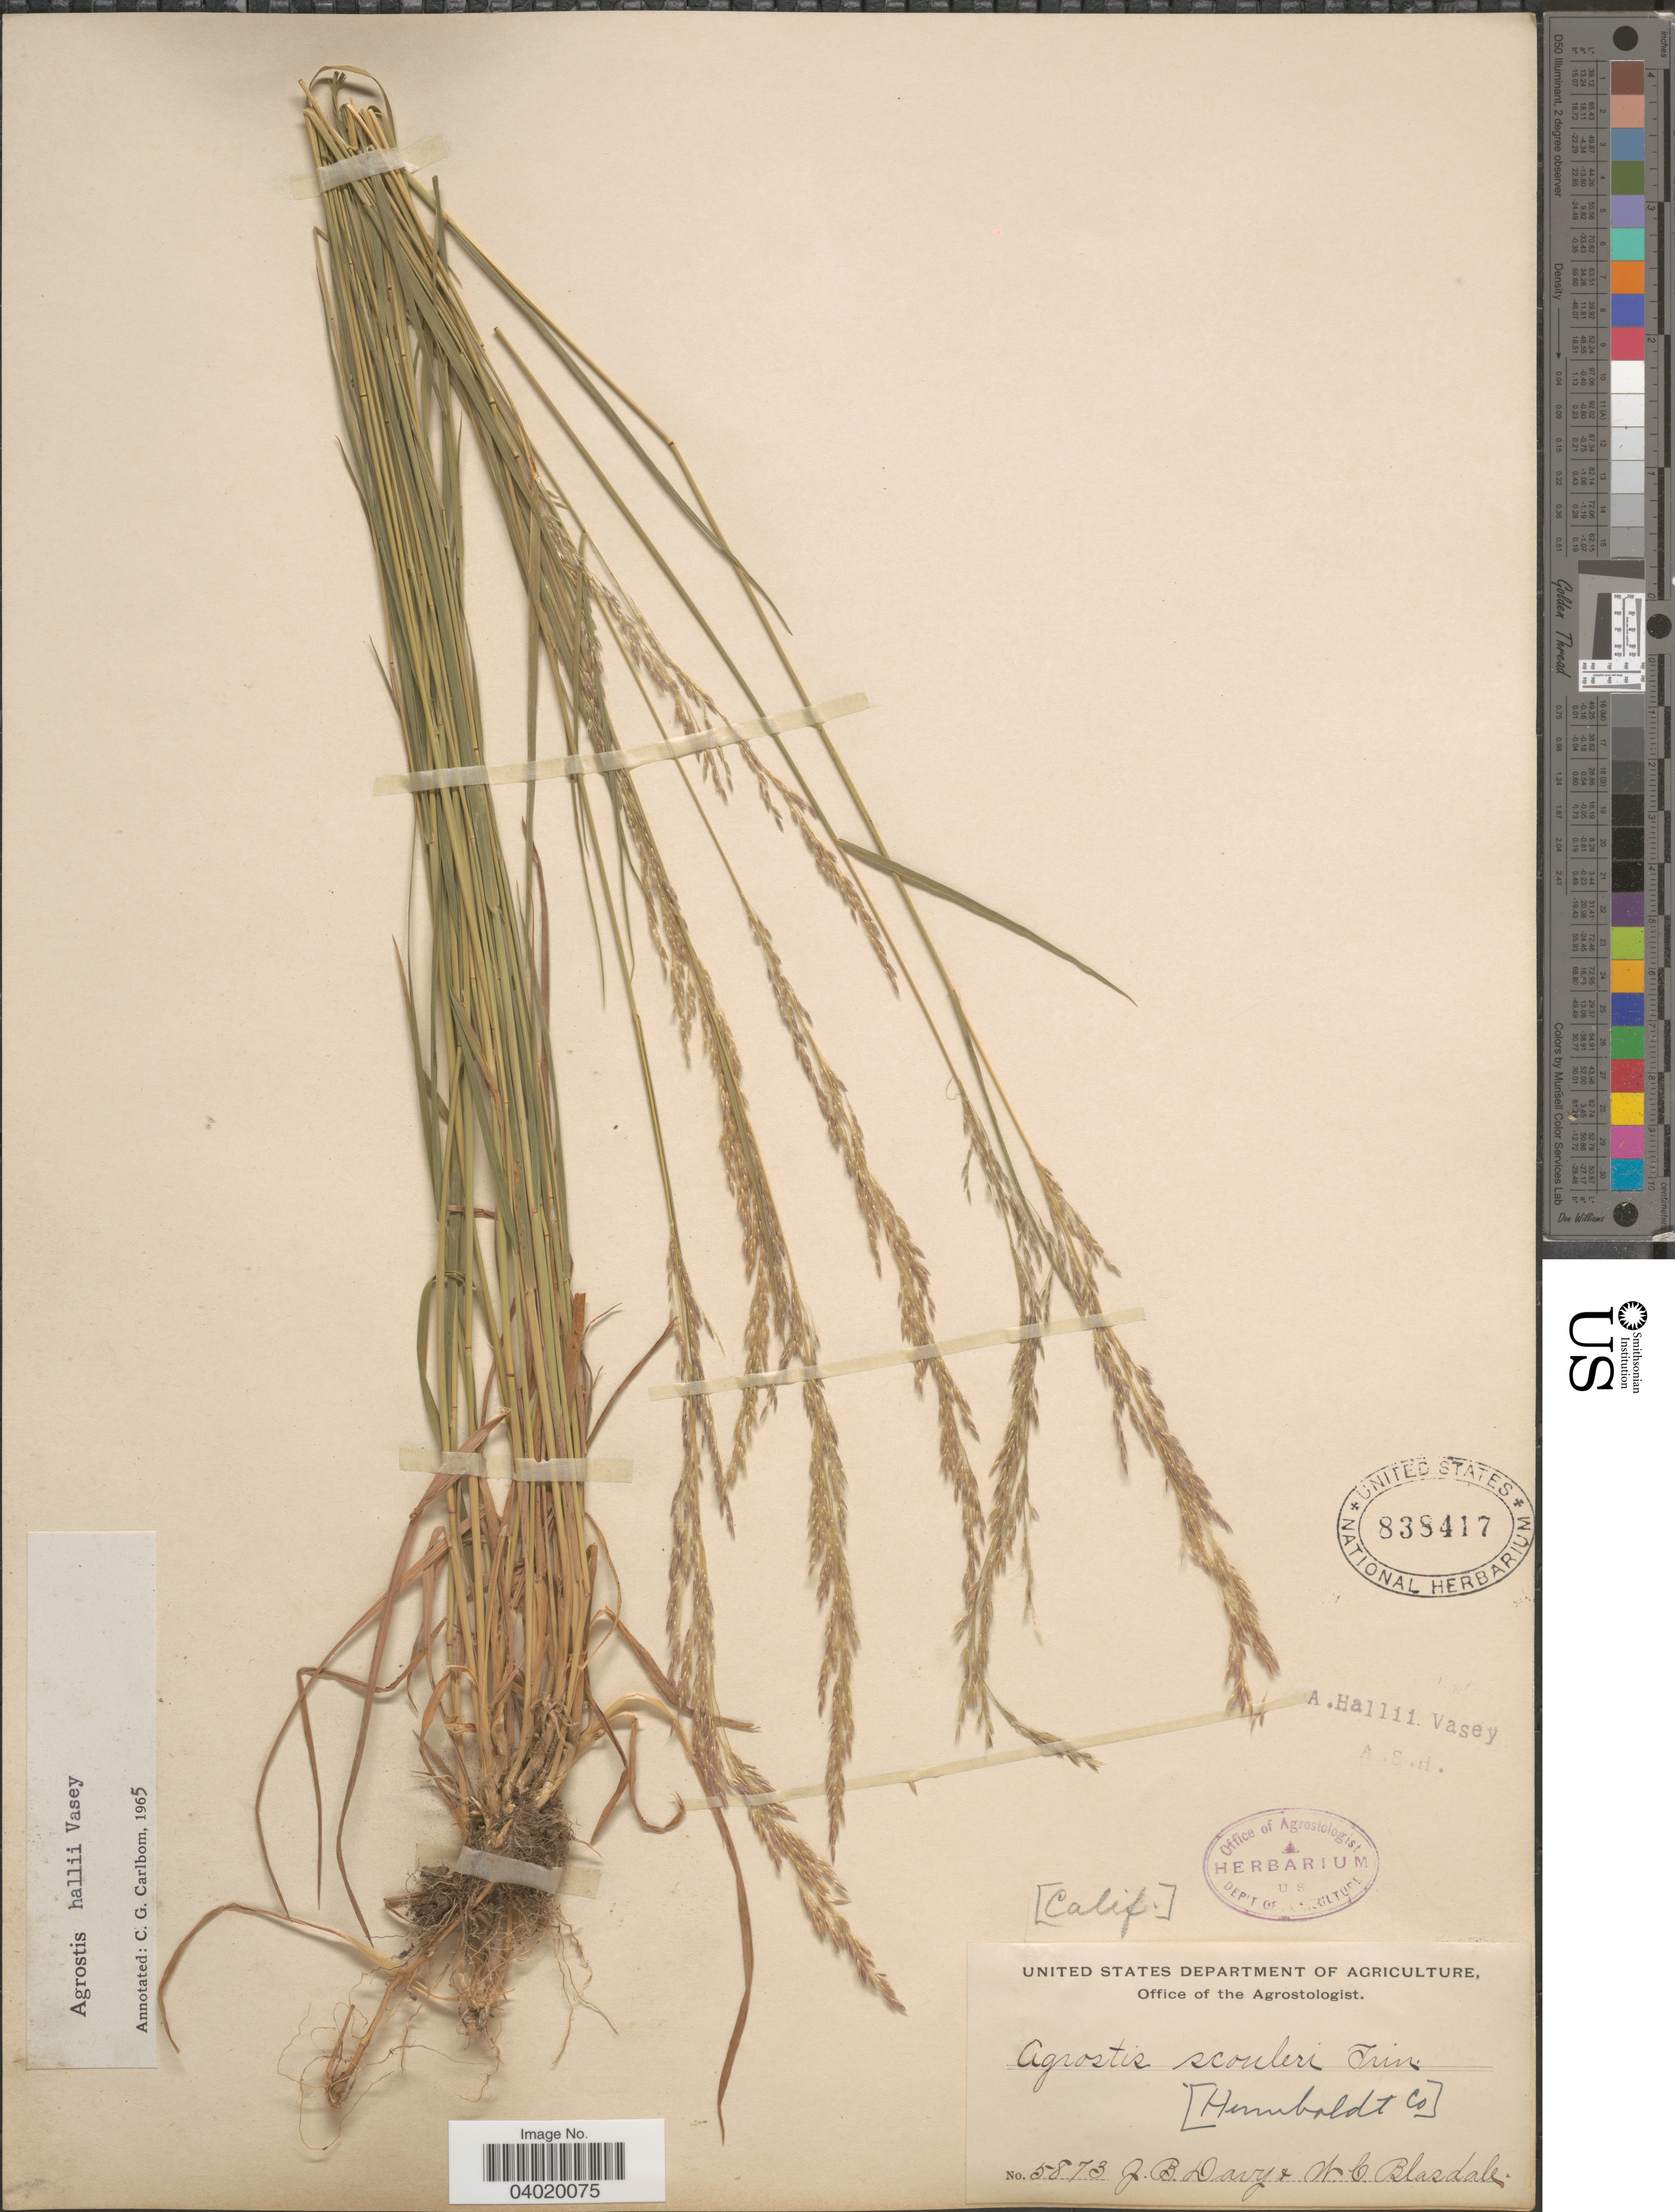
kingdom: Plantae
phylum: Tracheophyta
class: Liliopsida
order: Poales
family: Poaceae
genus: Agrostis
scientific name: Agrostis hallii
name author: Vasey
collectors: J. Burtt Davy & W. Blasdale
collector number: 5873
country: United States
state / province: California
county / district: Humboldt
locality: Humboldt Co.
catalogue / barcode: US 838417